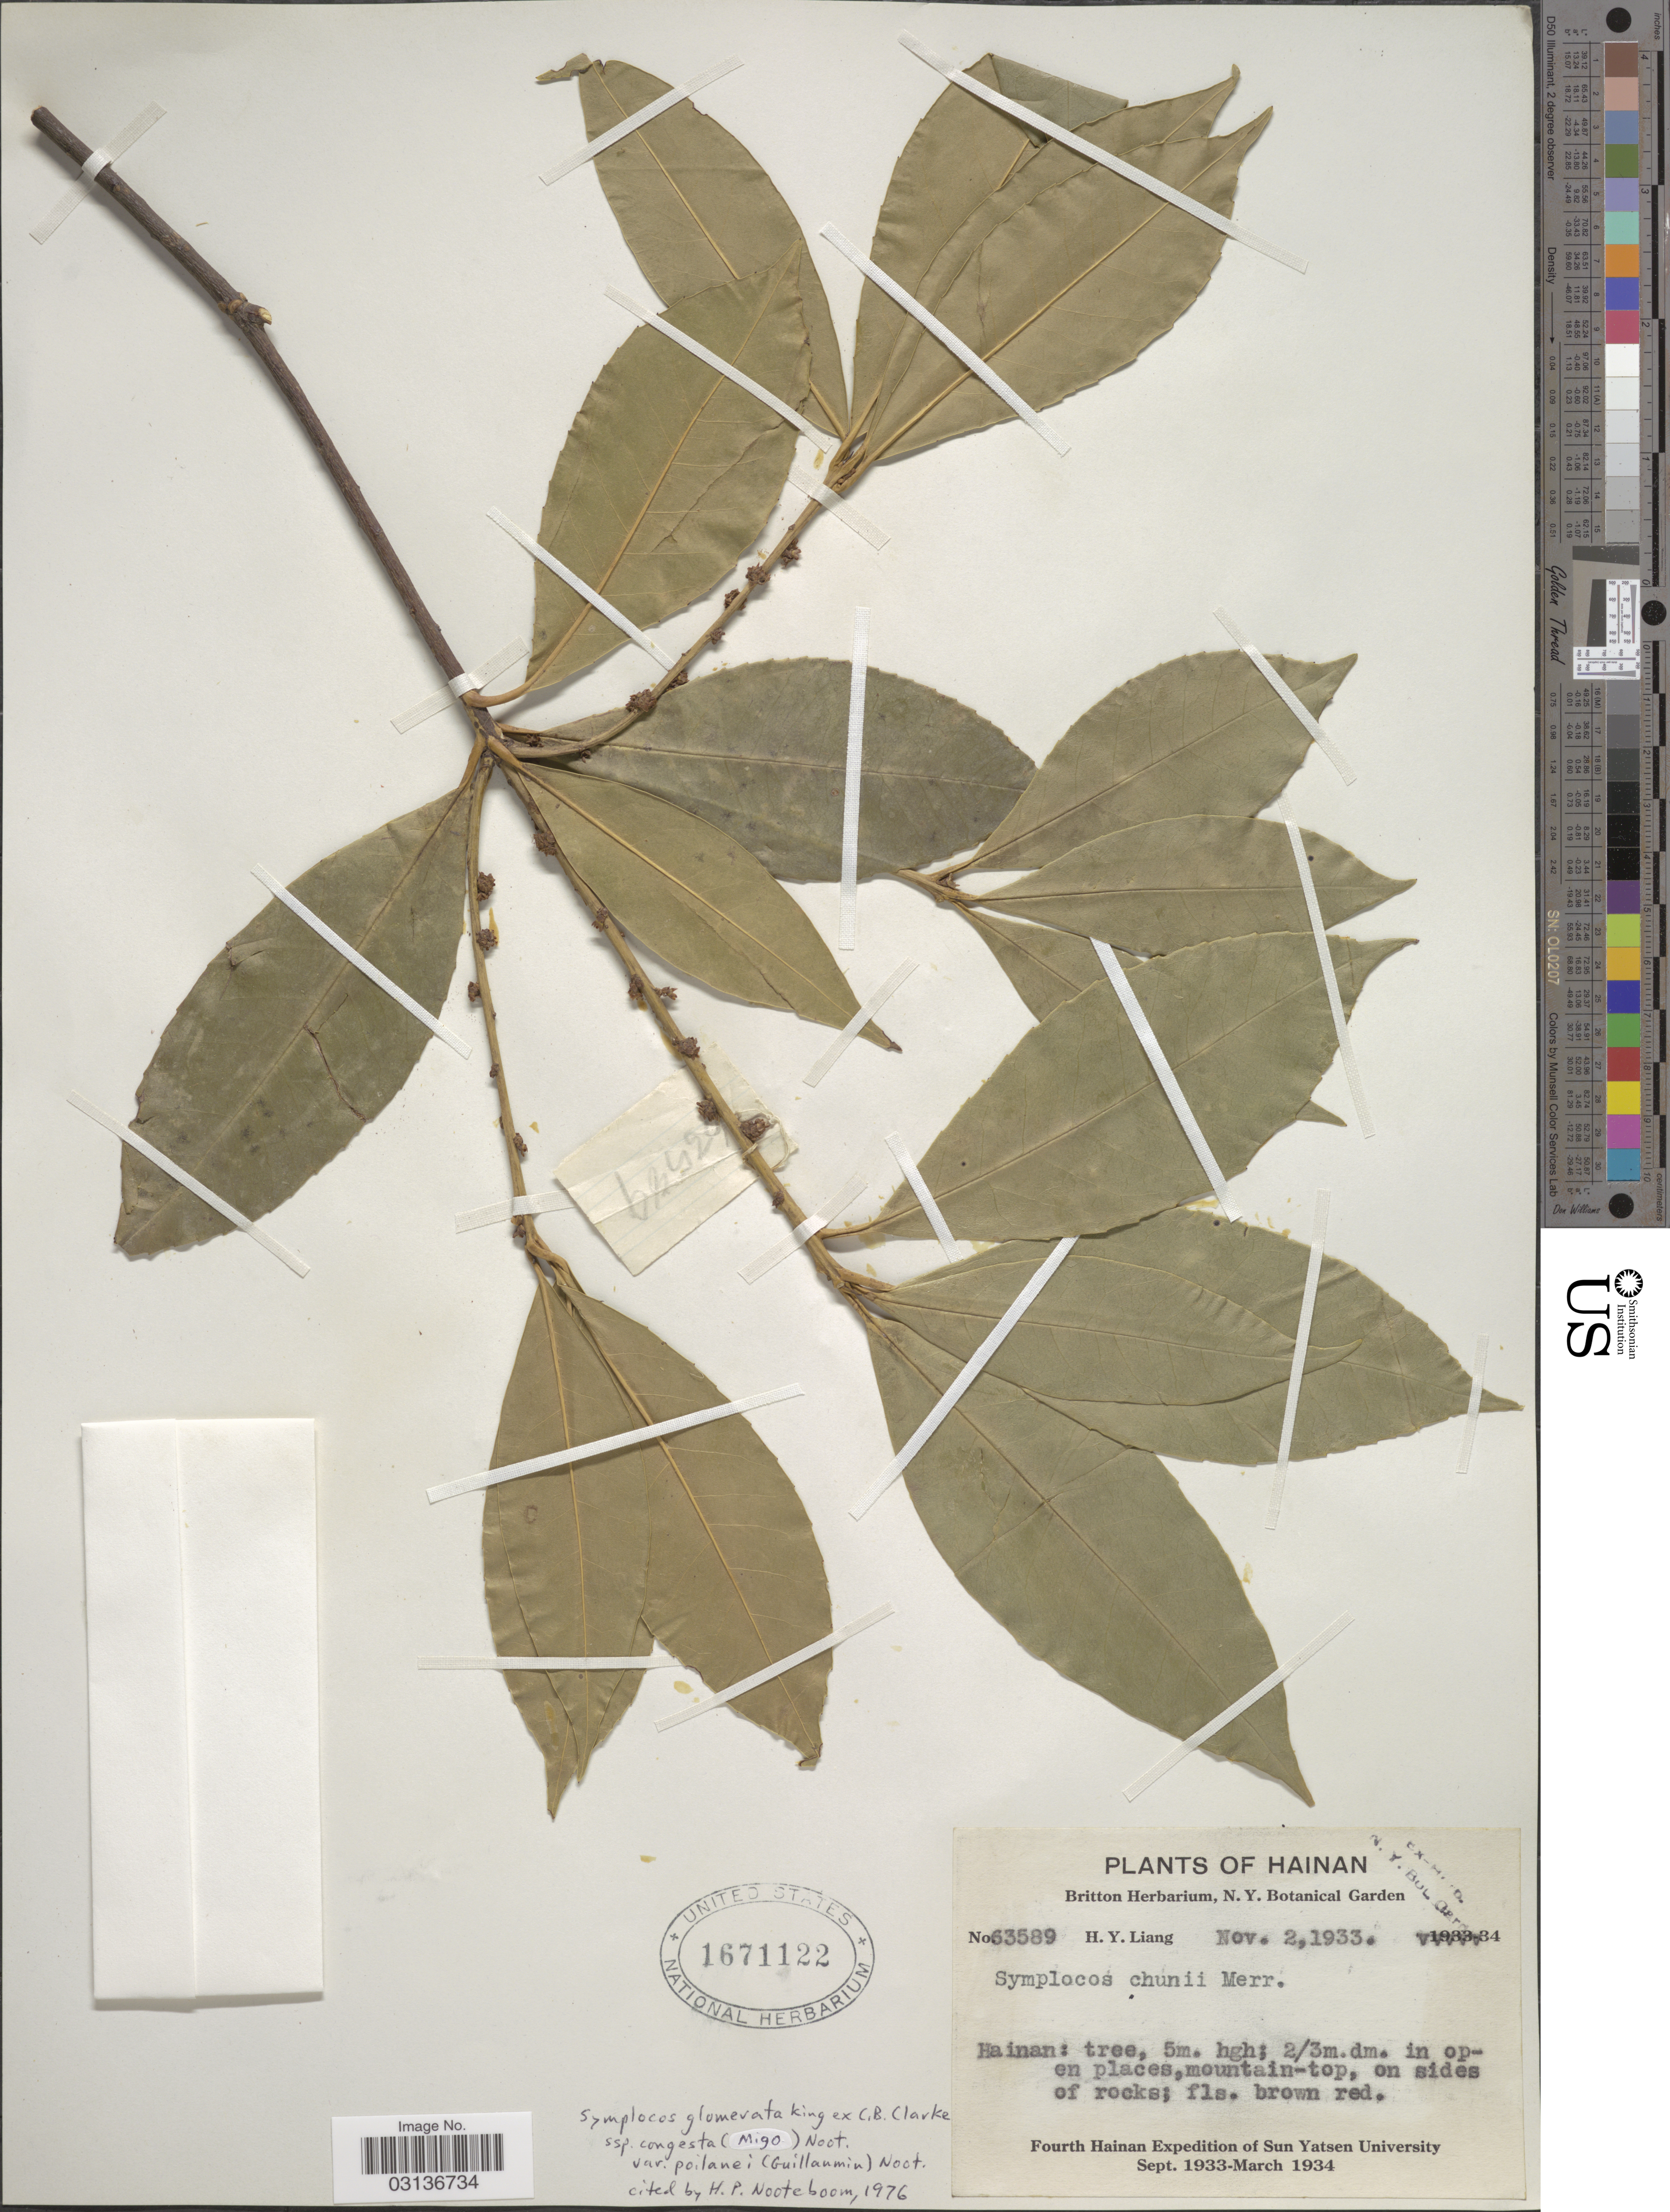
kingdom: Plantae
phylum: Tracheophyta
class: Magnoliopsida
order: Ericales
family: Symplocaceae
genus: Symplocos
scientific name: Symplocos glomerata var. poilanei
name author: (Guillaumin) Noot.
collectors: H. Y. Liang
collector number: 63589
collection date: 1933-11-02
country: China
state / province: Hainan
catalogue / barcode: US 1671122